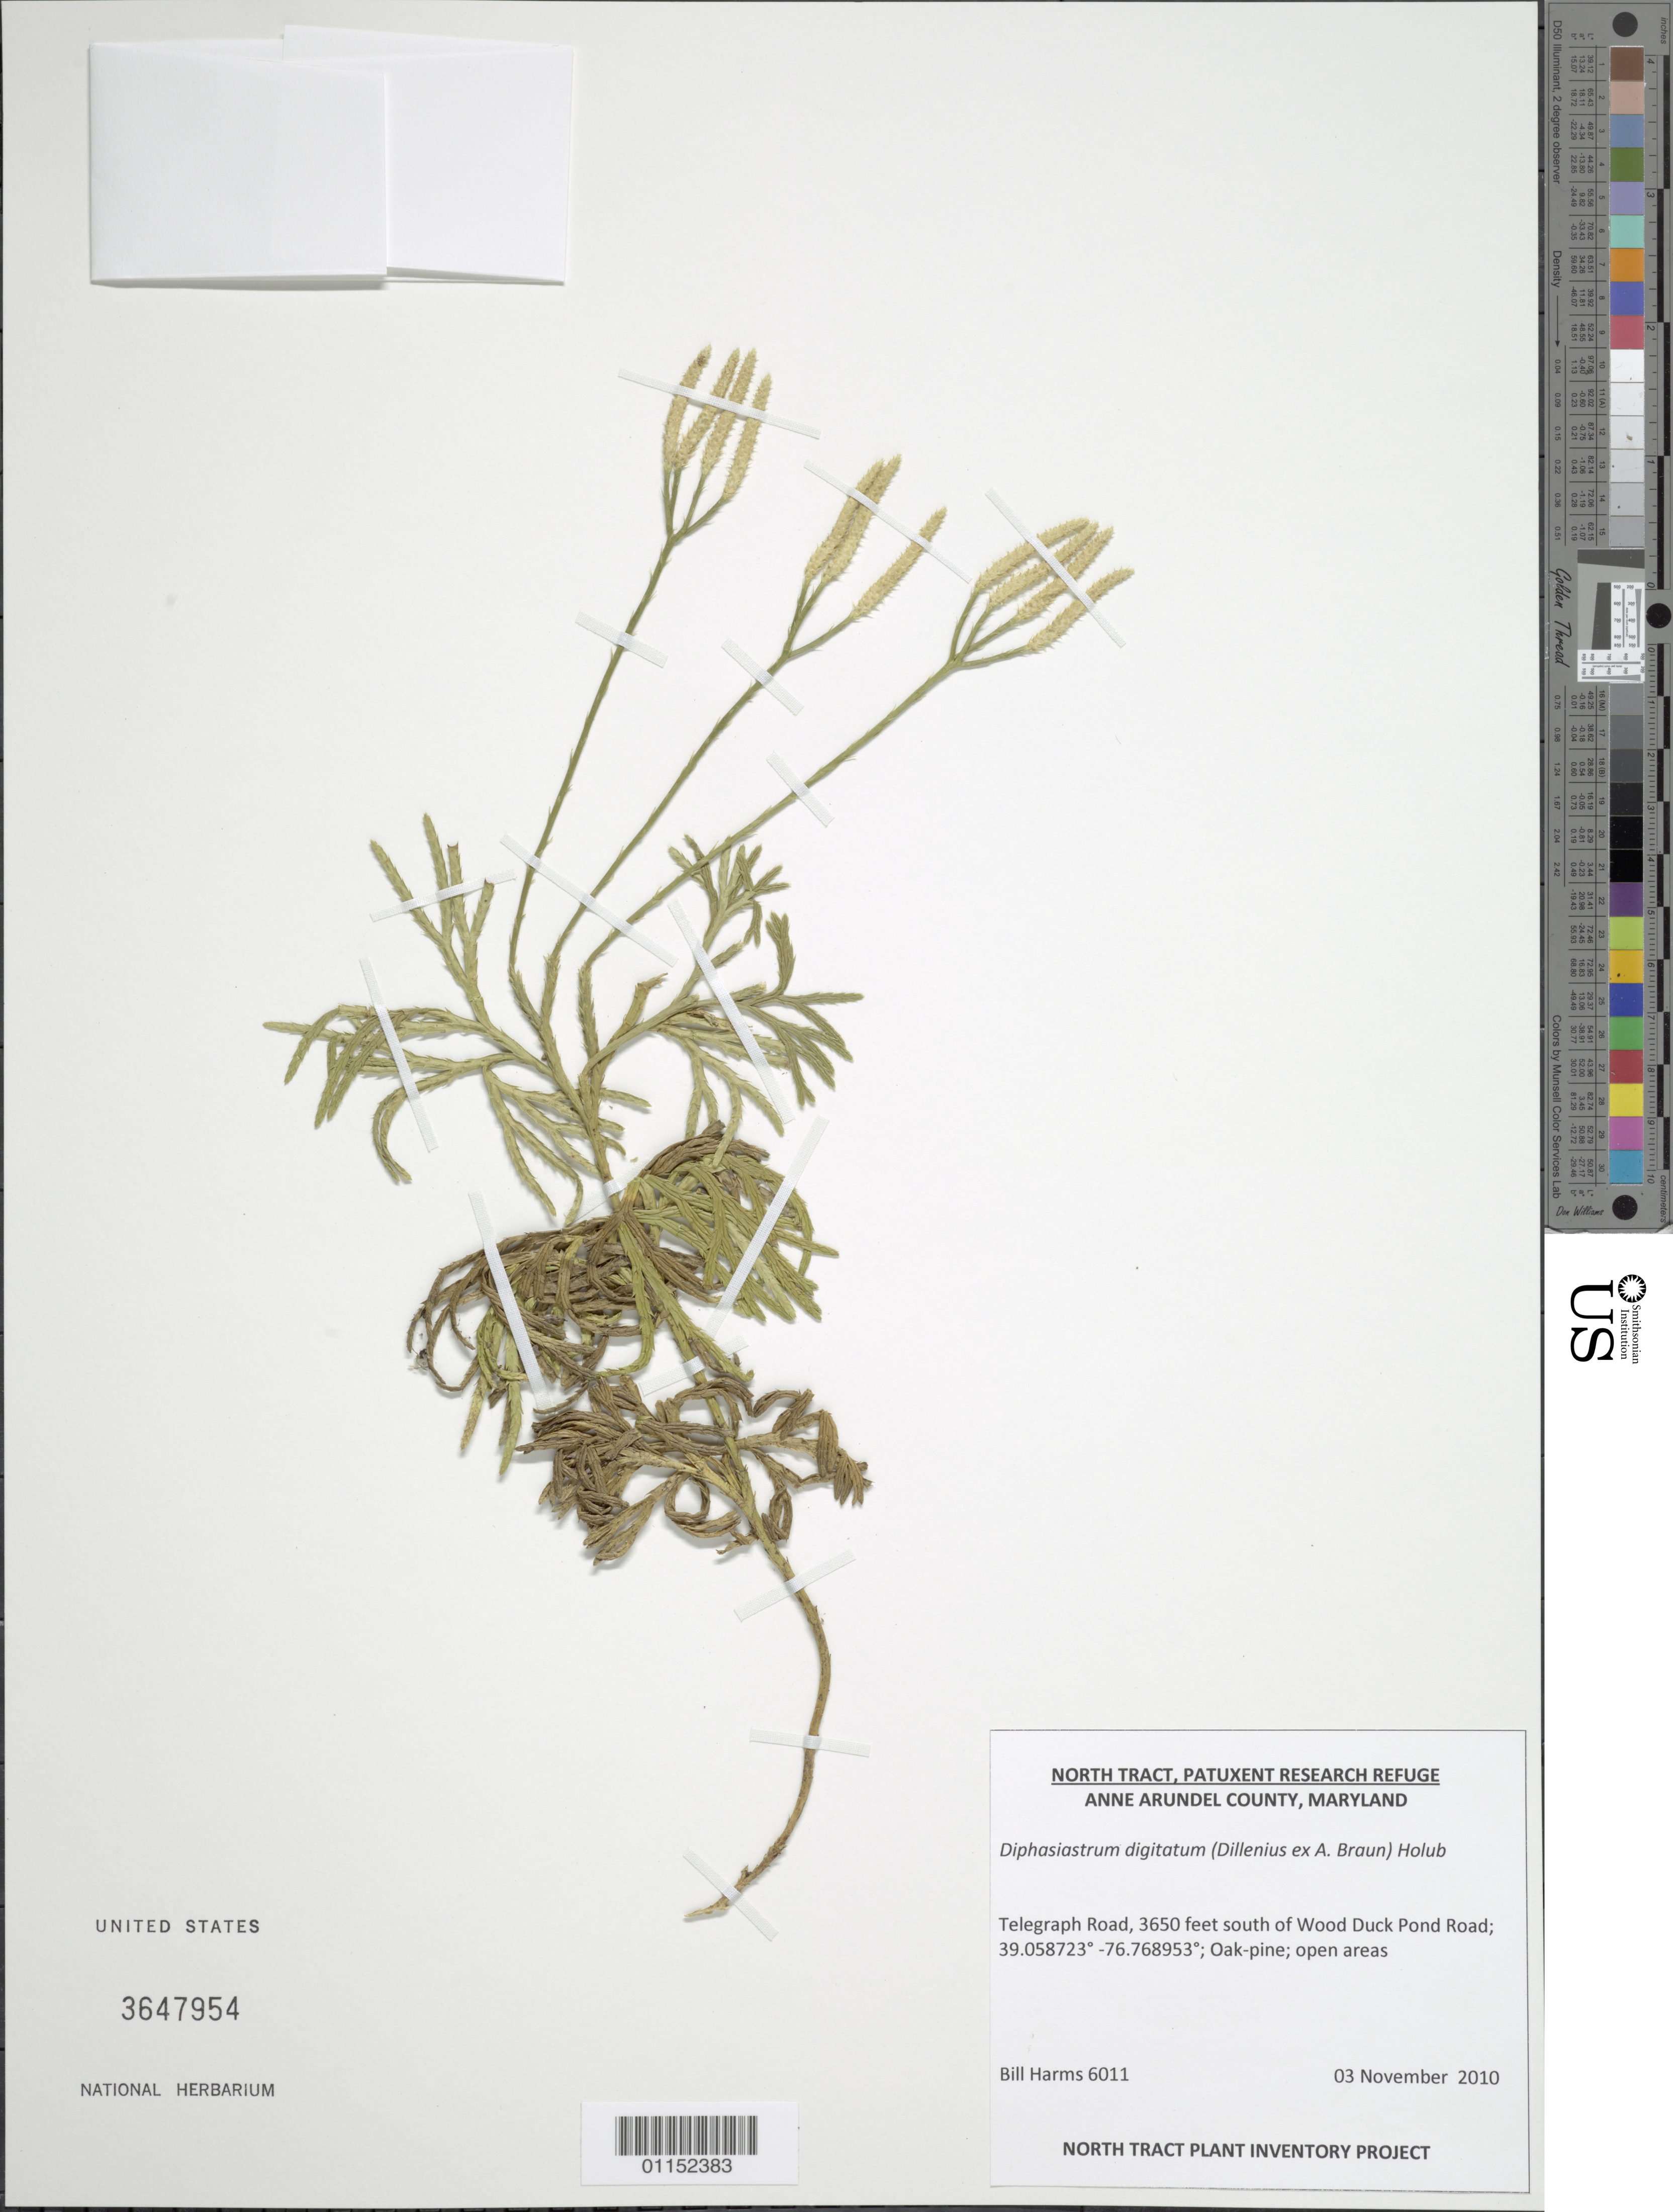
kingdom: Plantae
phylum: Tracheophyta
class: Lycopodiopsida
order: Lycopodiales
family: Lycopodiaceae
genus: Diphasiastrum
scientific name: Diphasiastrum digitatum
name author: (Dill. ex A. Braun) Holub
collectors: B. Harms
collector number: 6011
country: United States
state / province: Maryland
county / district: Anne Arundel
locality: North Tract, Patuxent Research Refuge, Telepgraph RoadS of Wood Duck Pond Road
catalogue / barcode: US 3647954